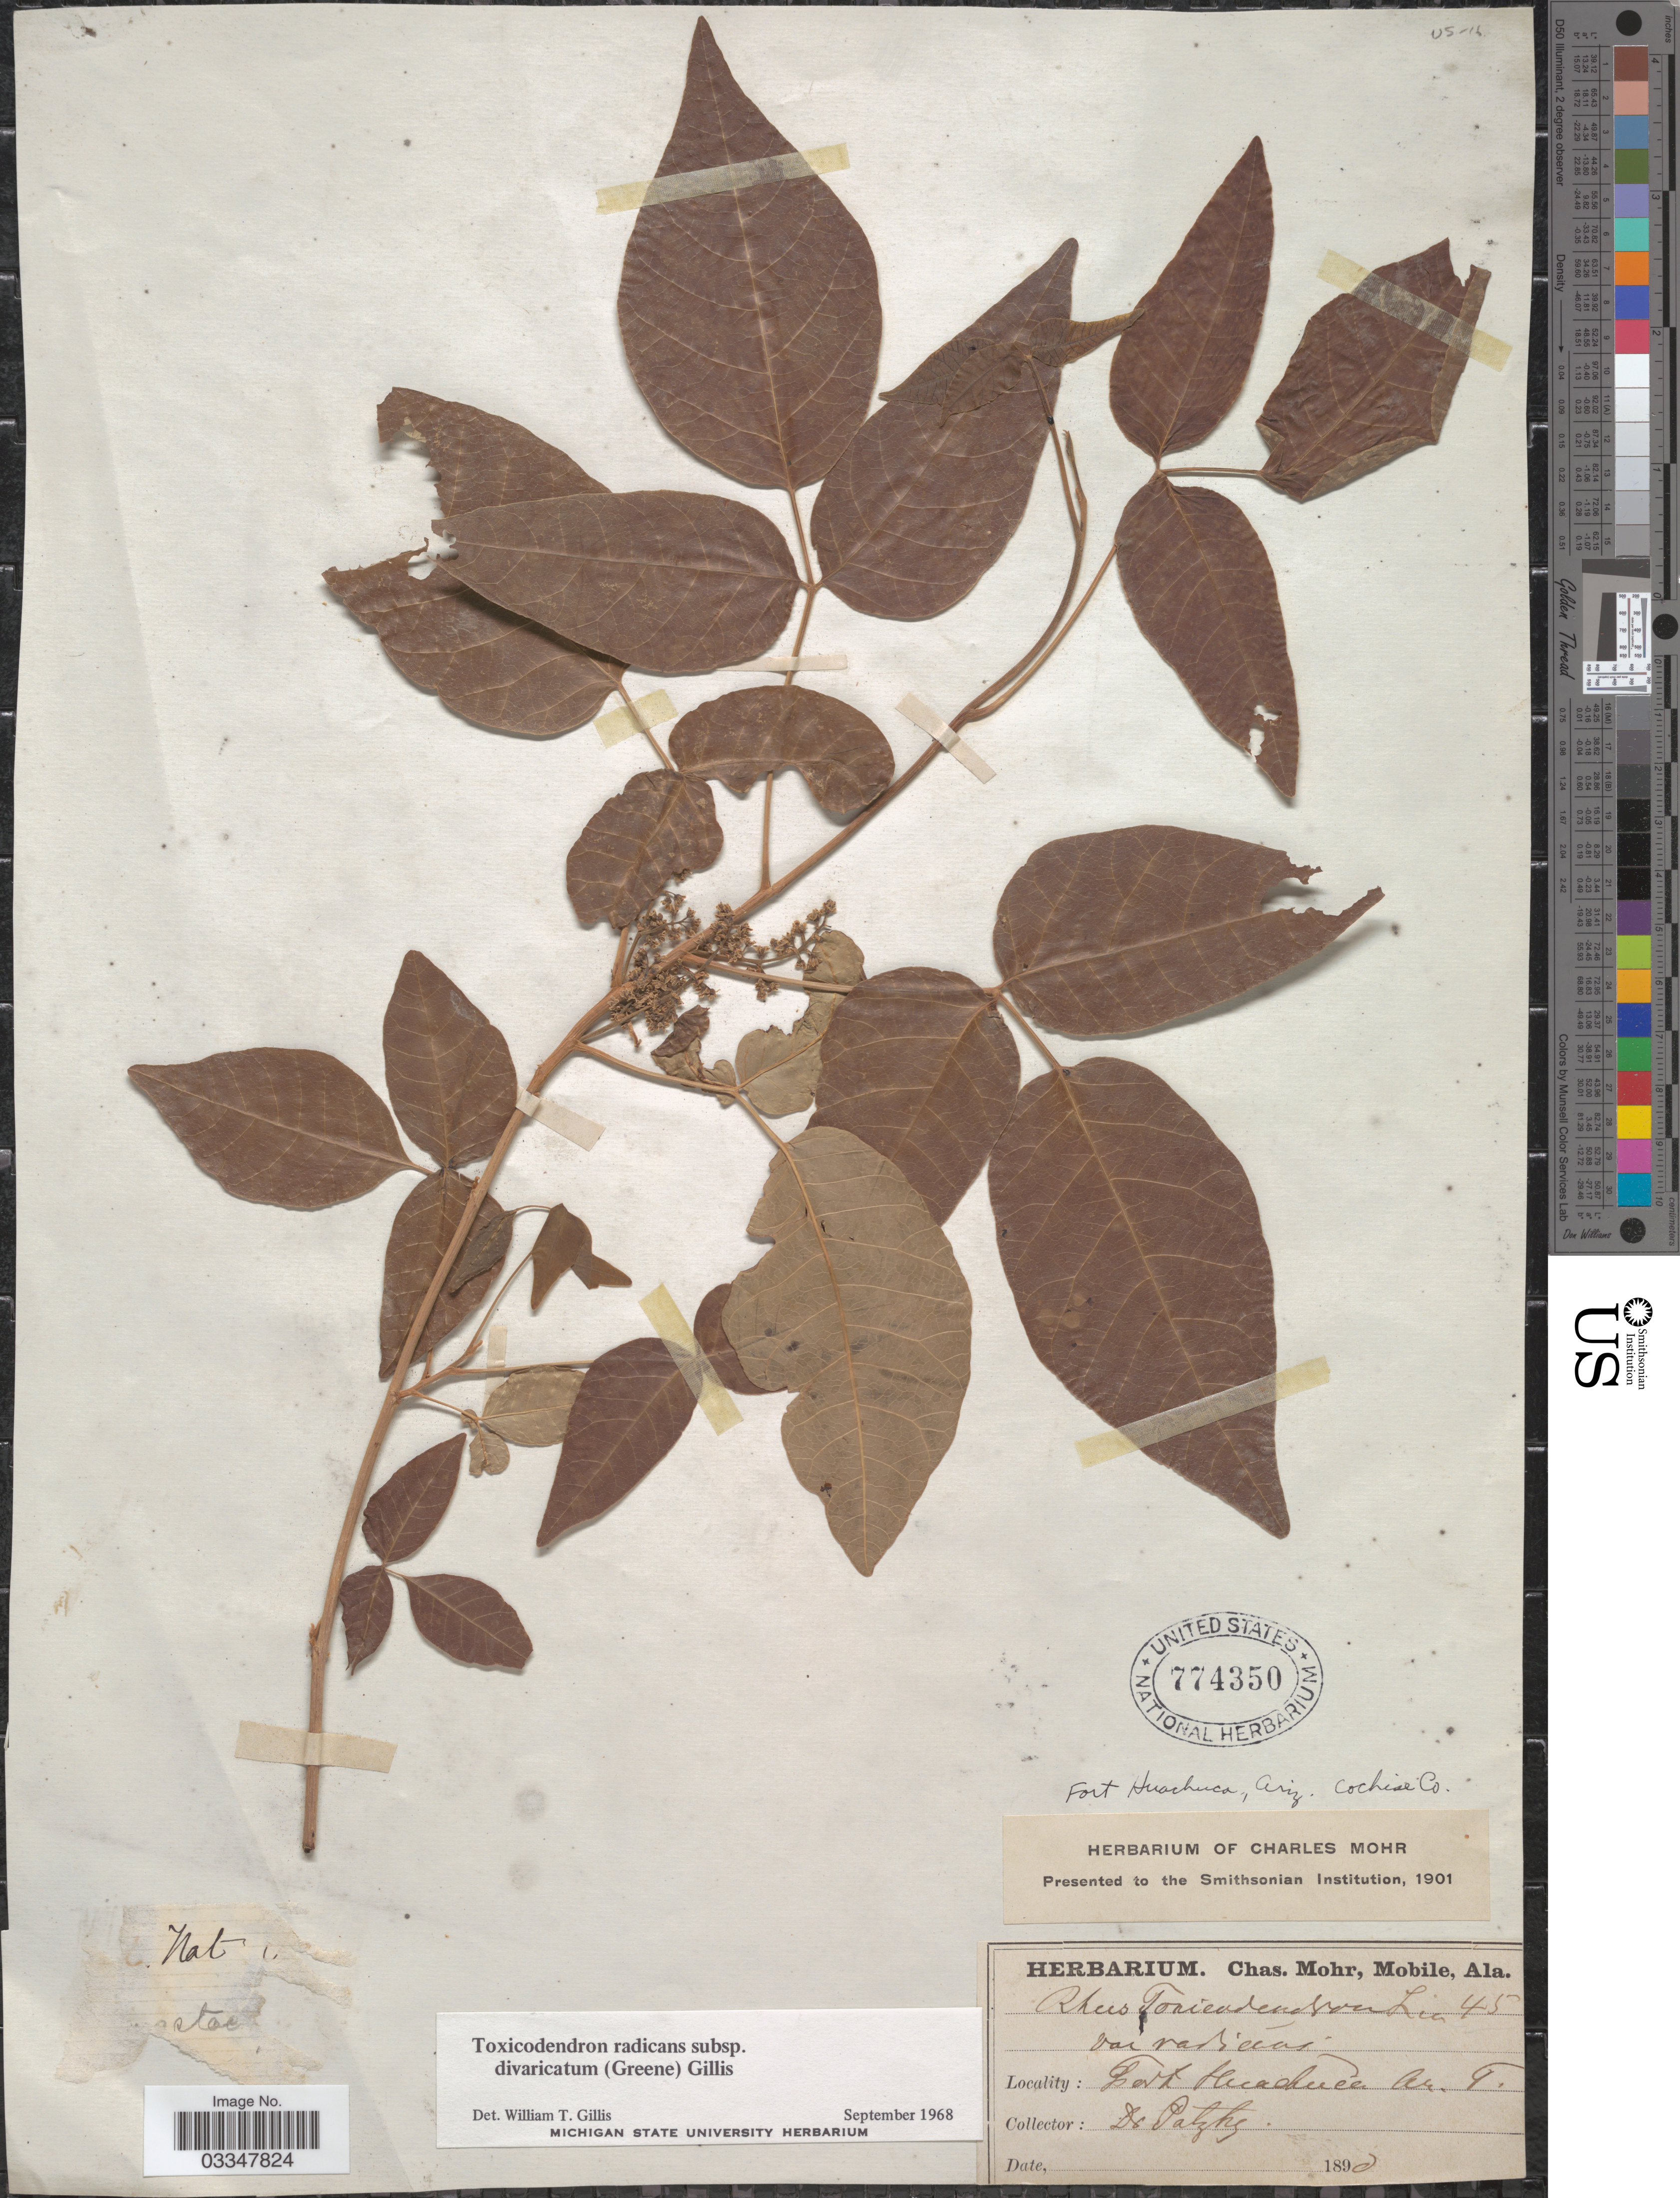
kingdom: Plantae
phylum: Tracheophyta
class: Magnoliopsida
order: Sapindales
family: Anacardiaceae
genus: Toxicodendron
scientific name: Toxicodendron radicans subsp. divaricatum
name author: (Greene) Gillis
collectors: -. Patzky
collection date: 1890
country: United States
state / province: Arizona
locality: Fort Huachuca, Ar. T. Cochise Co.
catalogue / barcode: US 774350